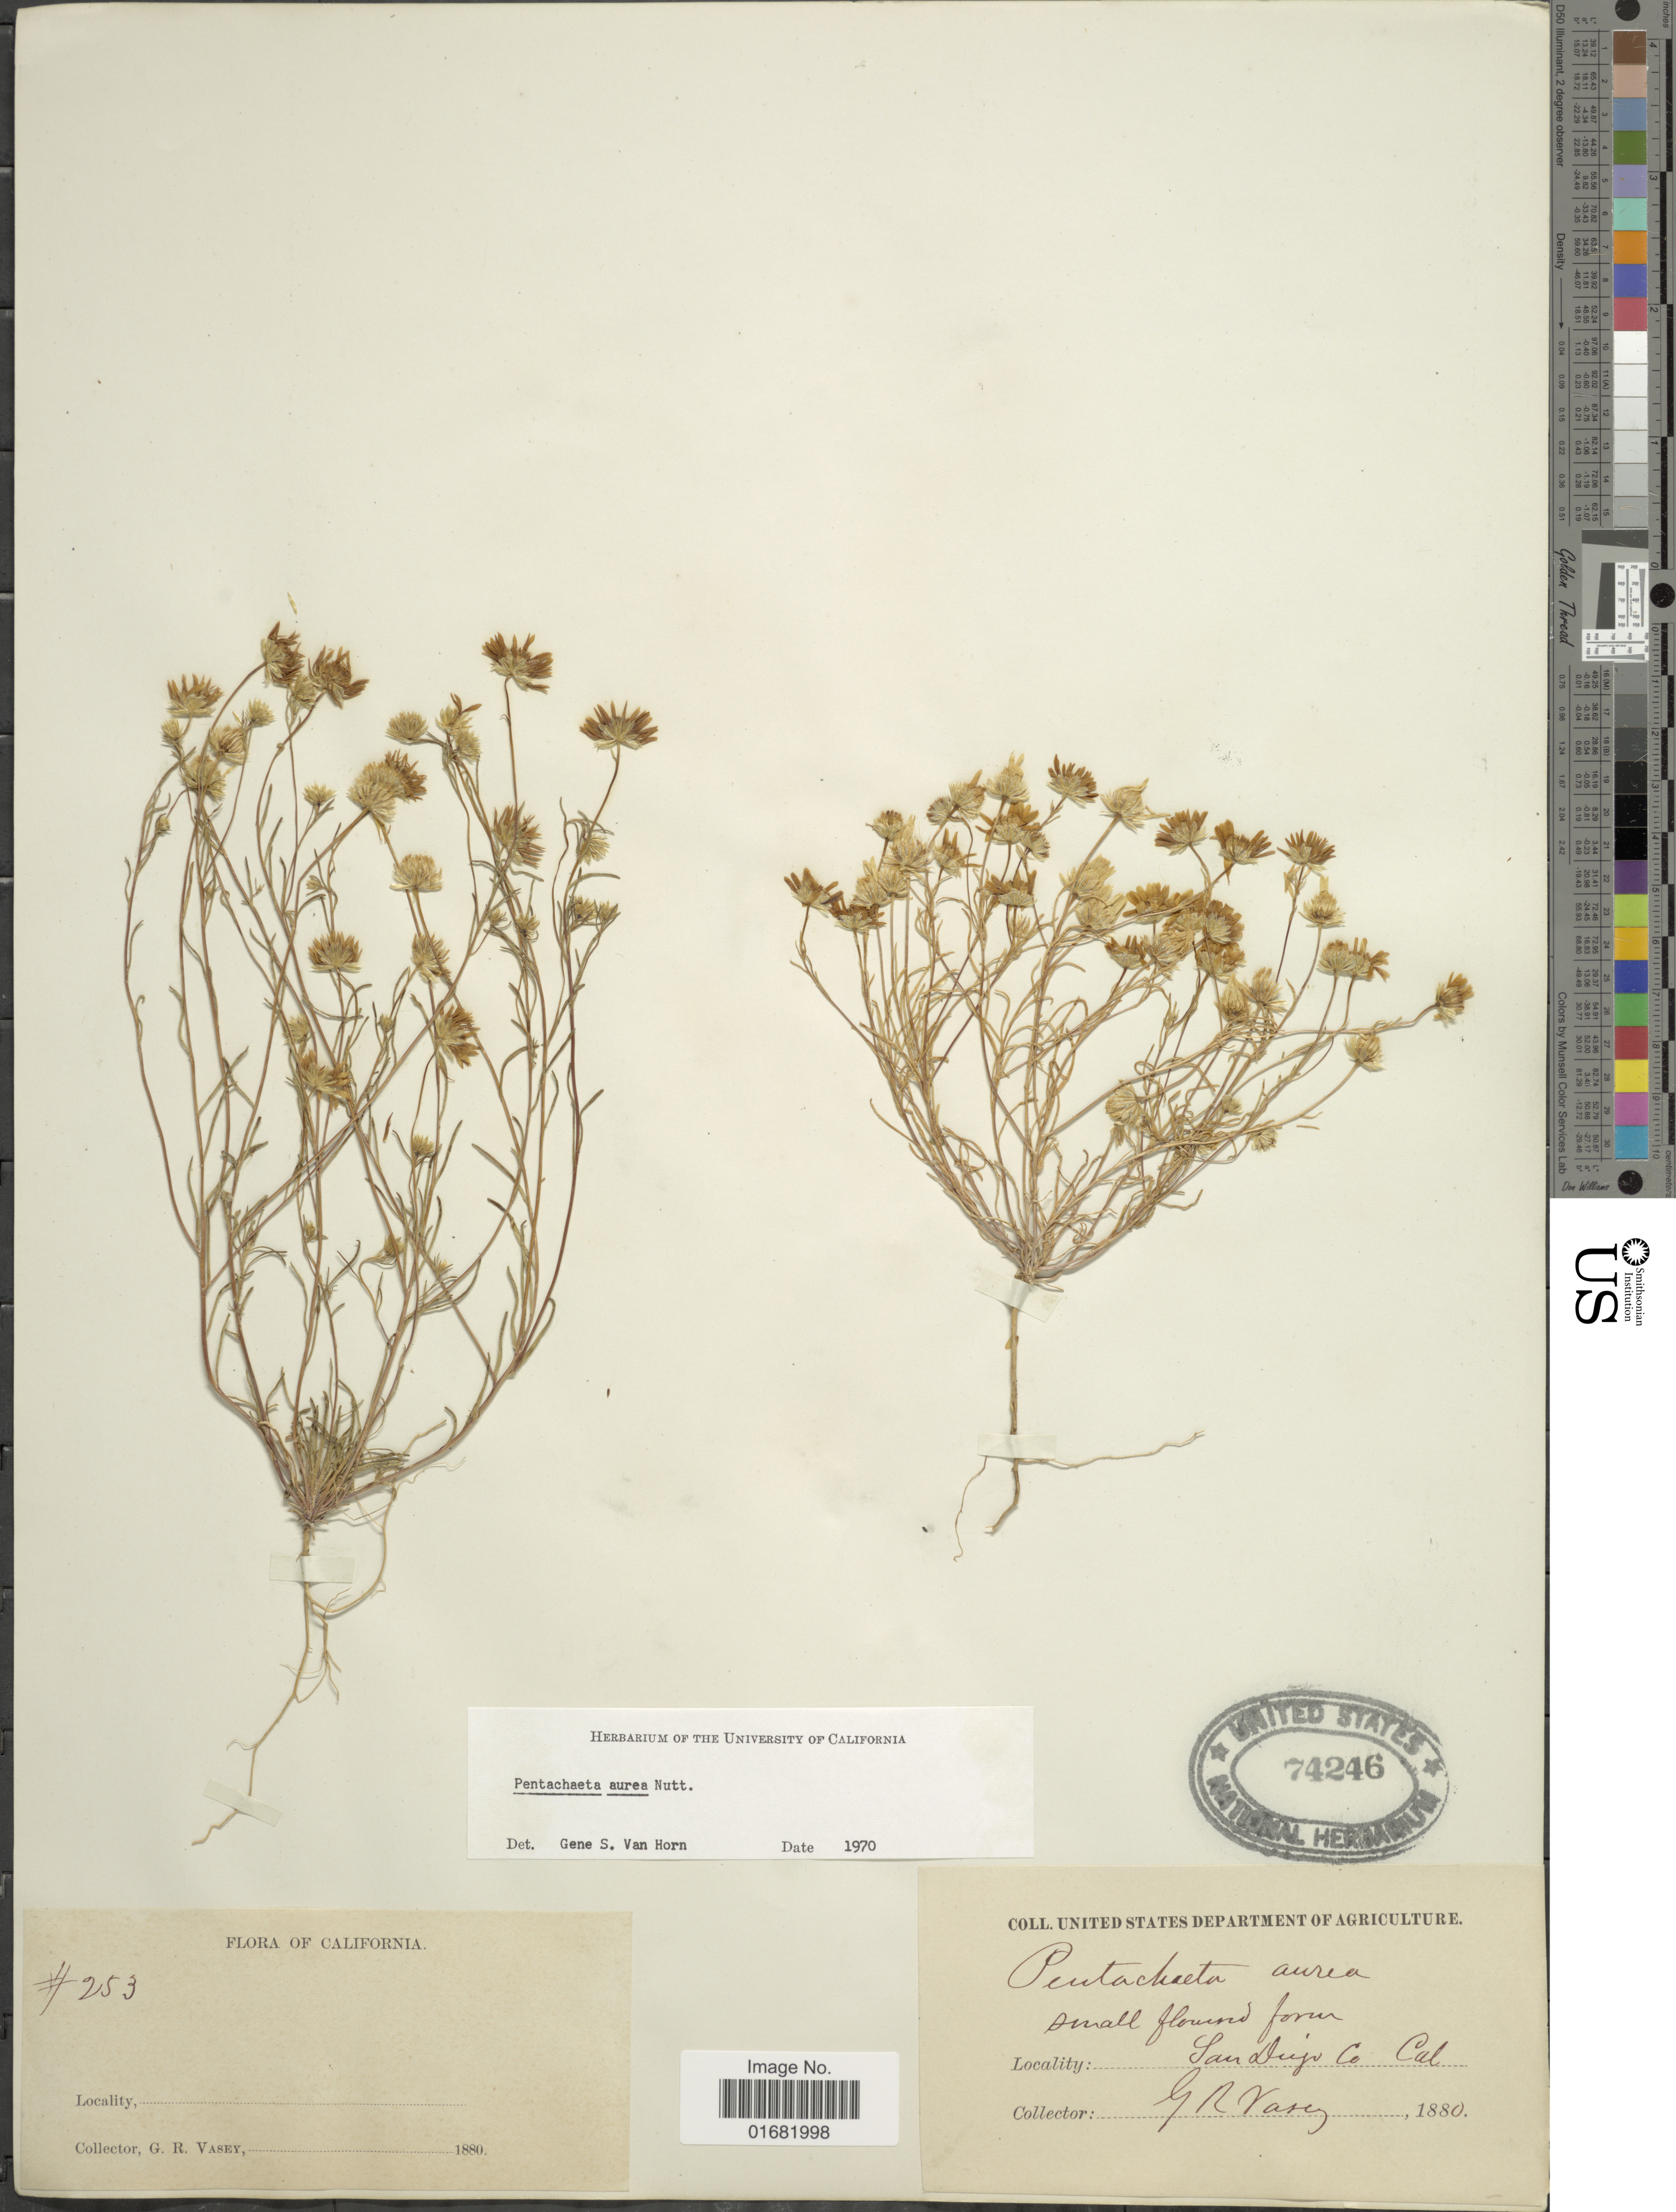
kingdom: Plantae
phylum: Tracheophyta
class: Magnoliopsida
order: Asterales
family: Asteraceae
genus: Pentachaeta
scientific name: Pentachaeta aurea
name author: Nutt.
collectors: G. R. Vasey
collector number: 253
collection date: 1880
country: United States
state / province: California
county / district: San Diego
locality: San Diego Co.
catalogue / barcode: US 74246